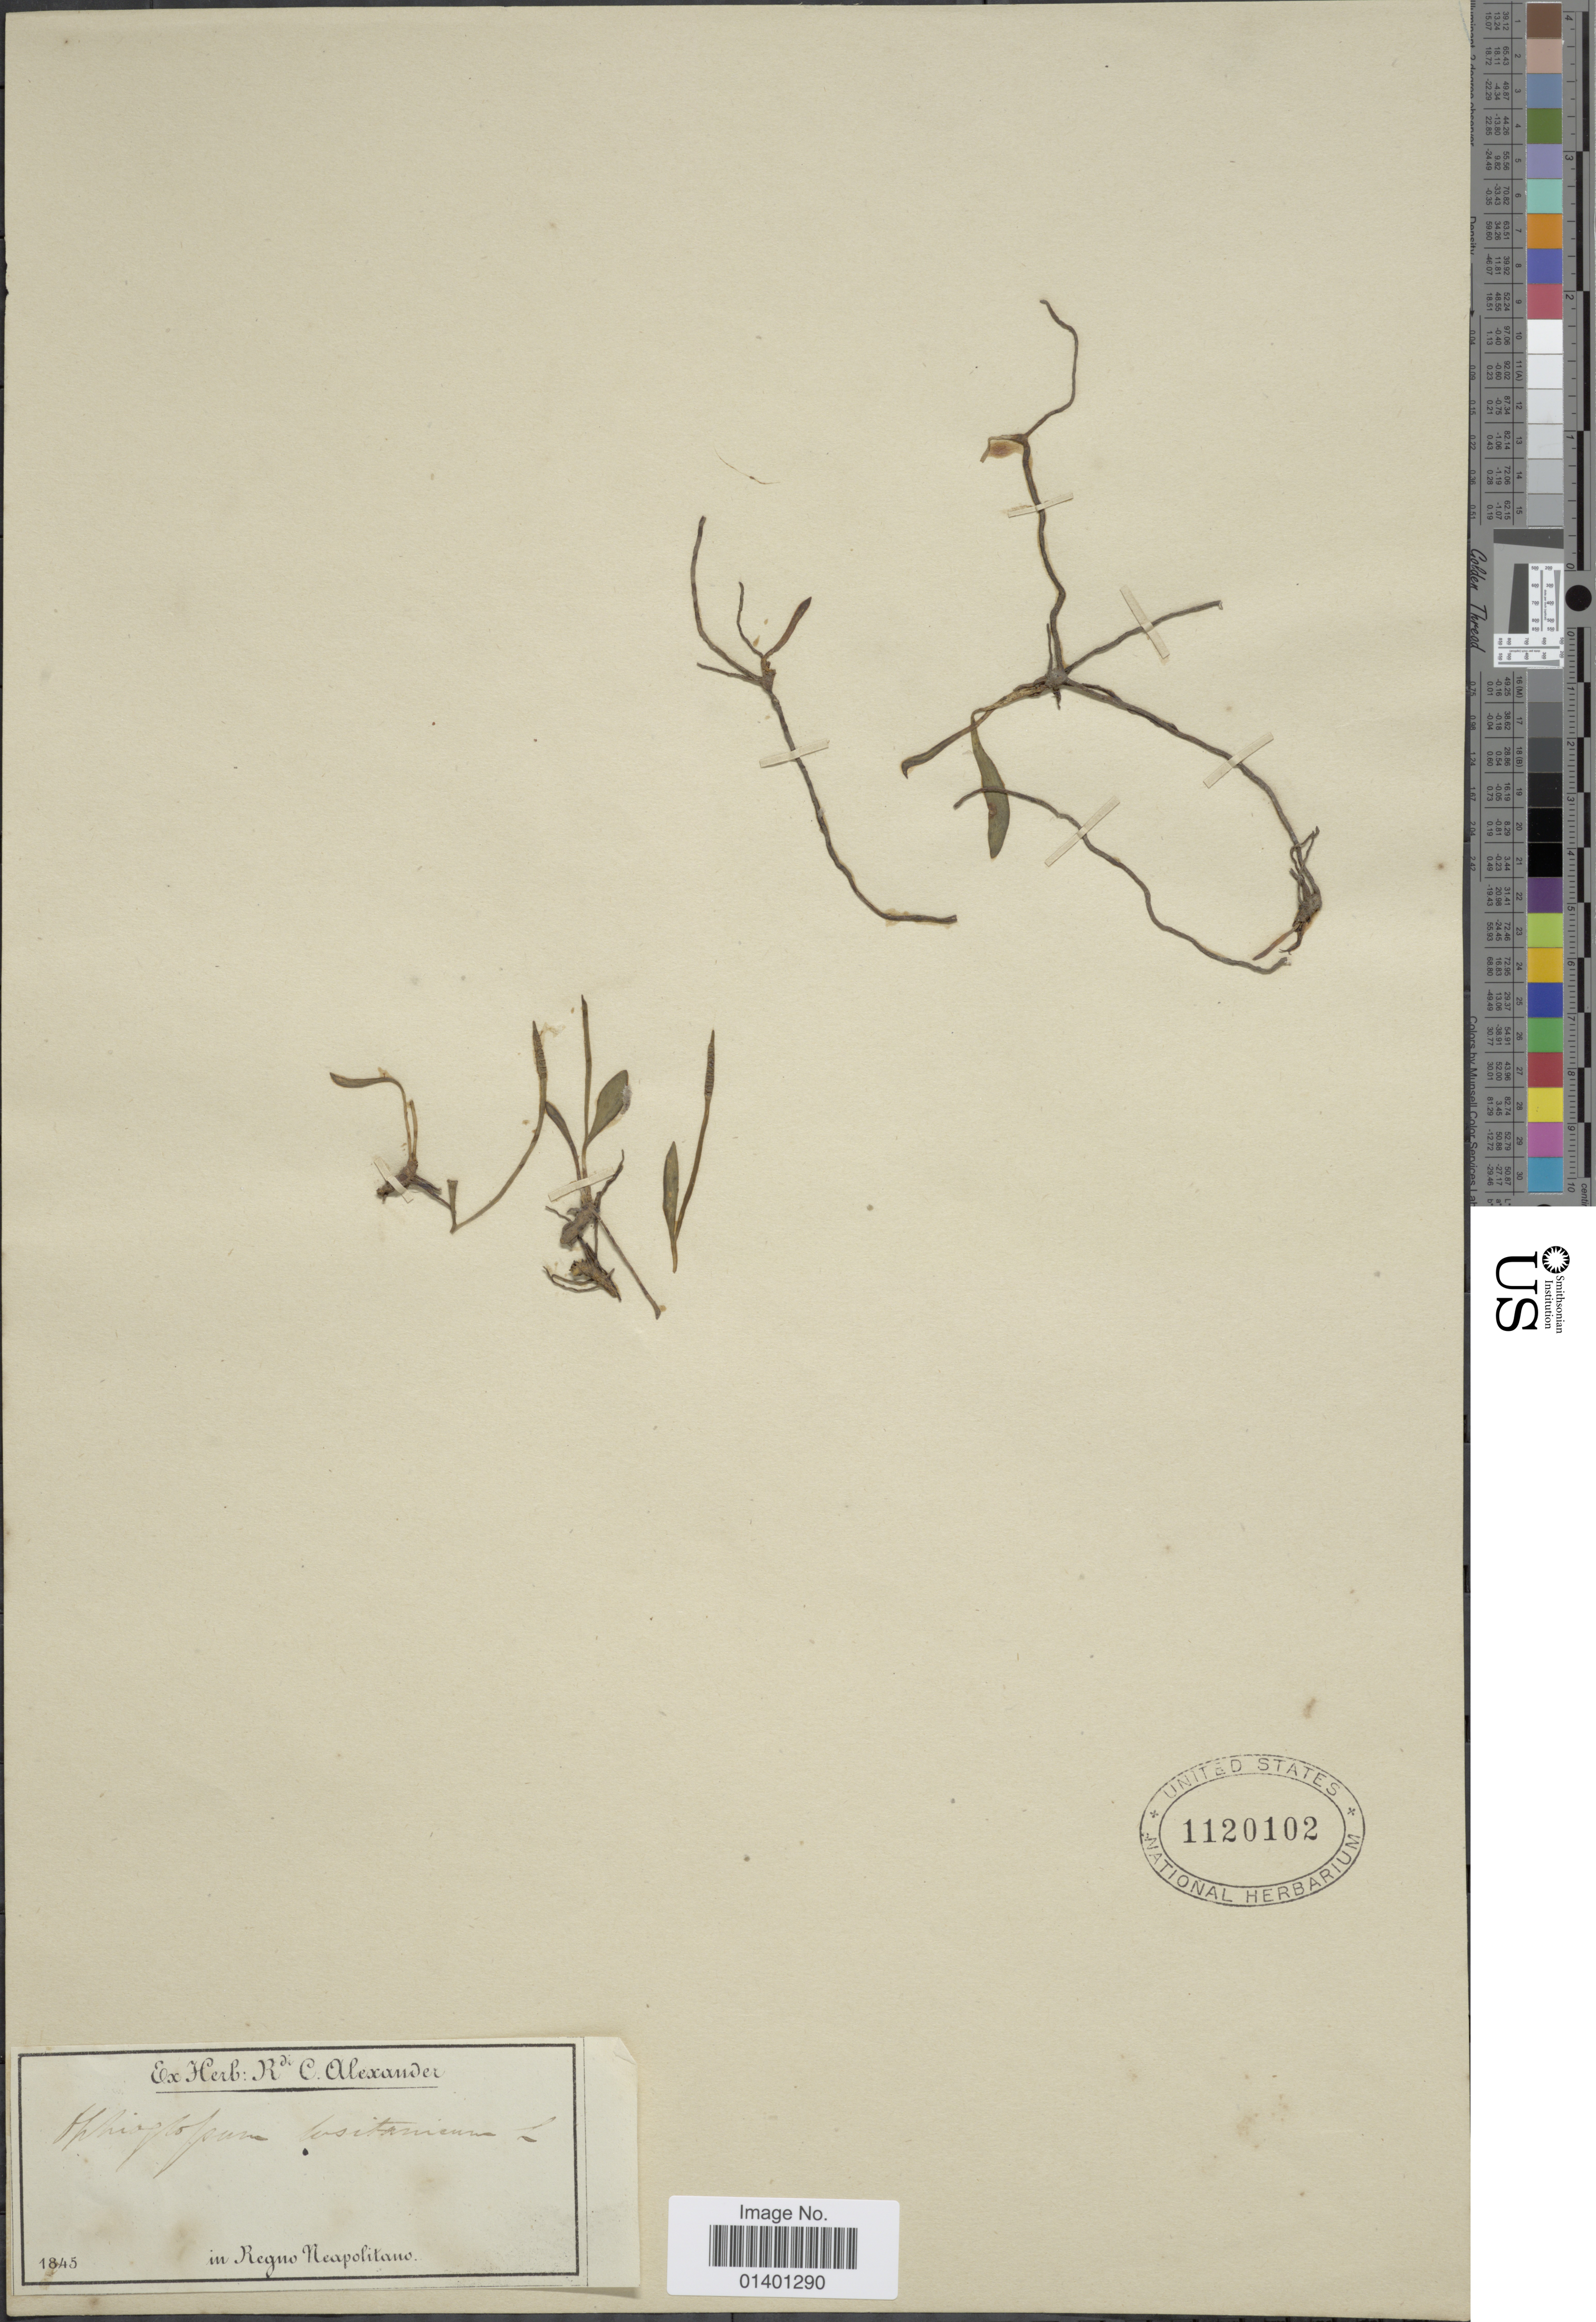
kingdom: Plantae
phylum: Tracheophyta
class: Polypodiopsida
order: Ophioglossales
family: Ophioglossaceae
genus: Ophioglossum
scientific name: Ophioglossum lusitanicum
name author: L.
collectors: ex herb. R. C. Alexander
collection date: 1845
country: Italy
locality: Regno Neapolitano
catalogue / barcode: US 1120102